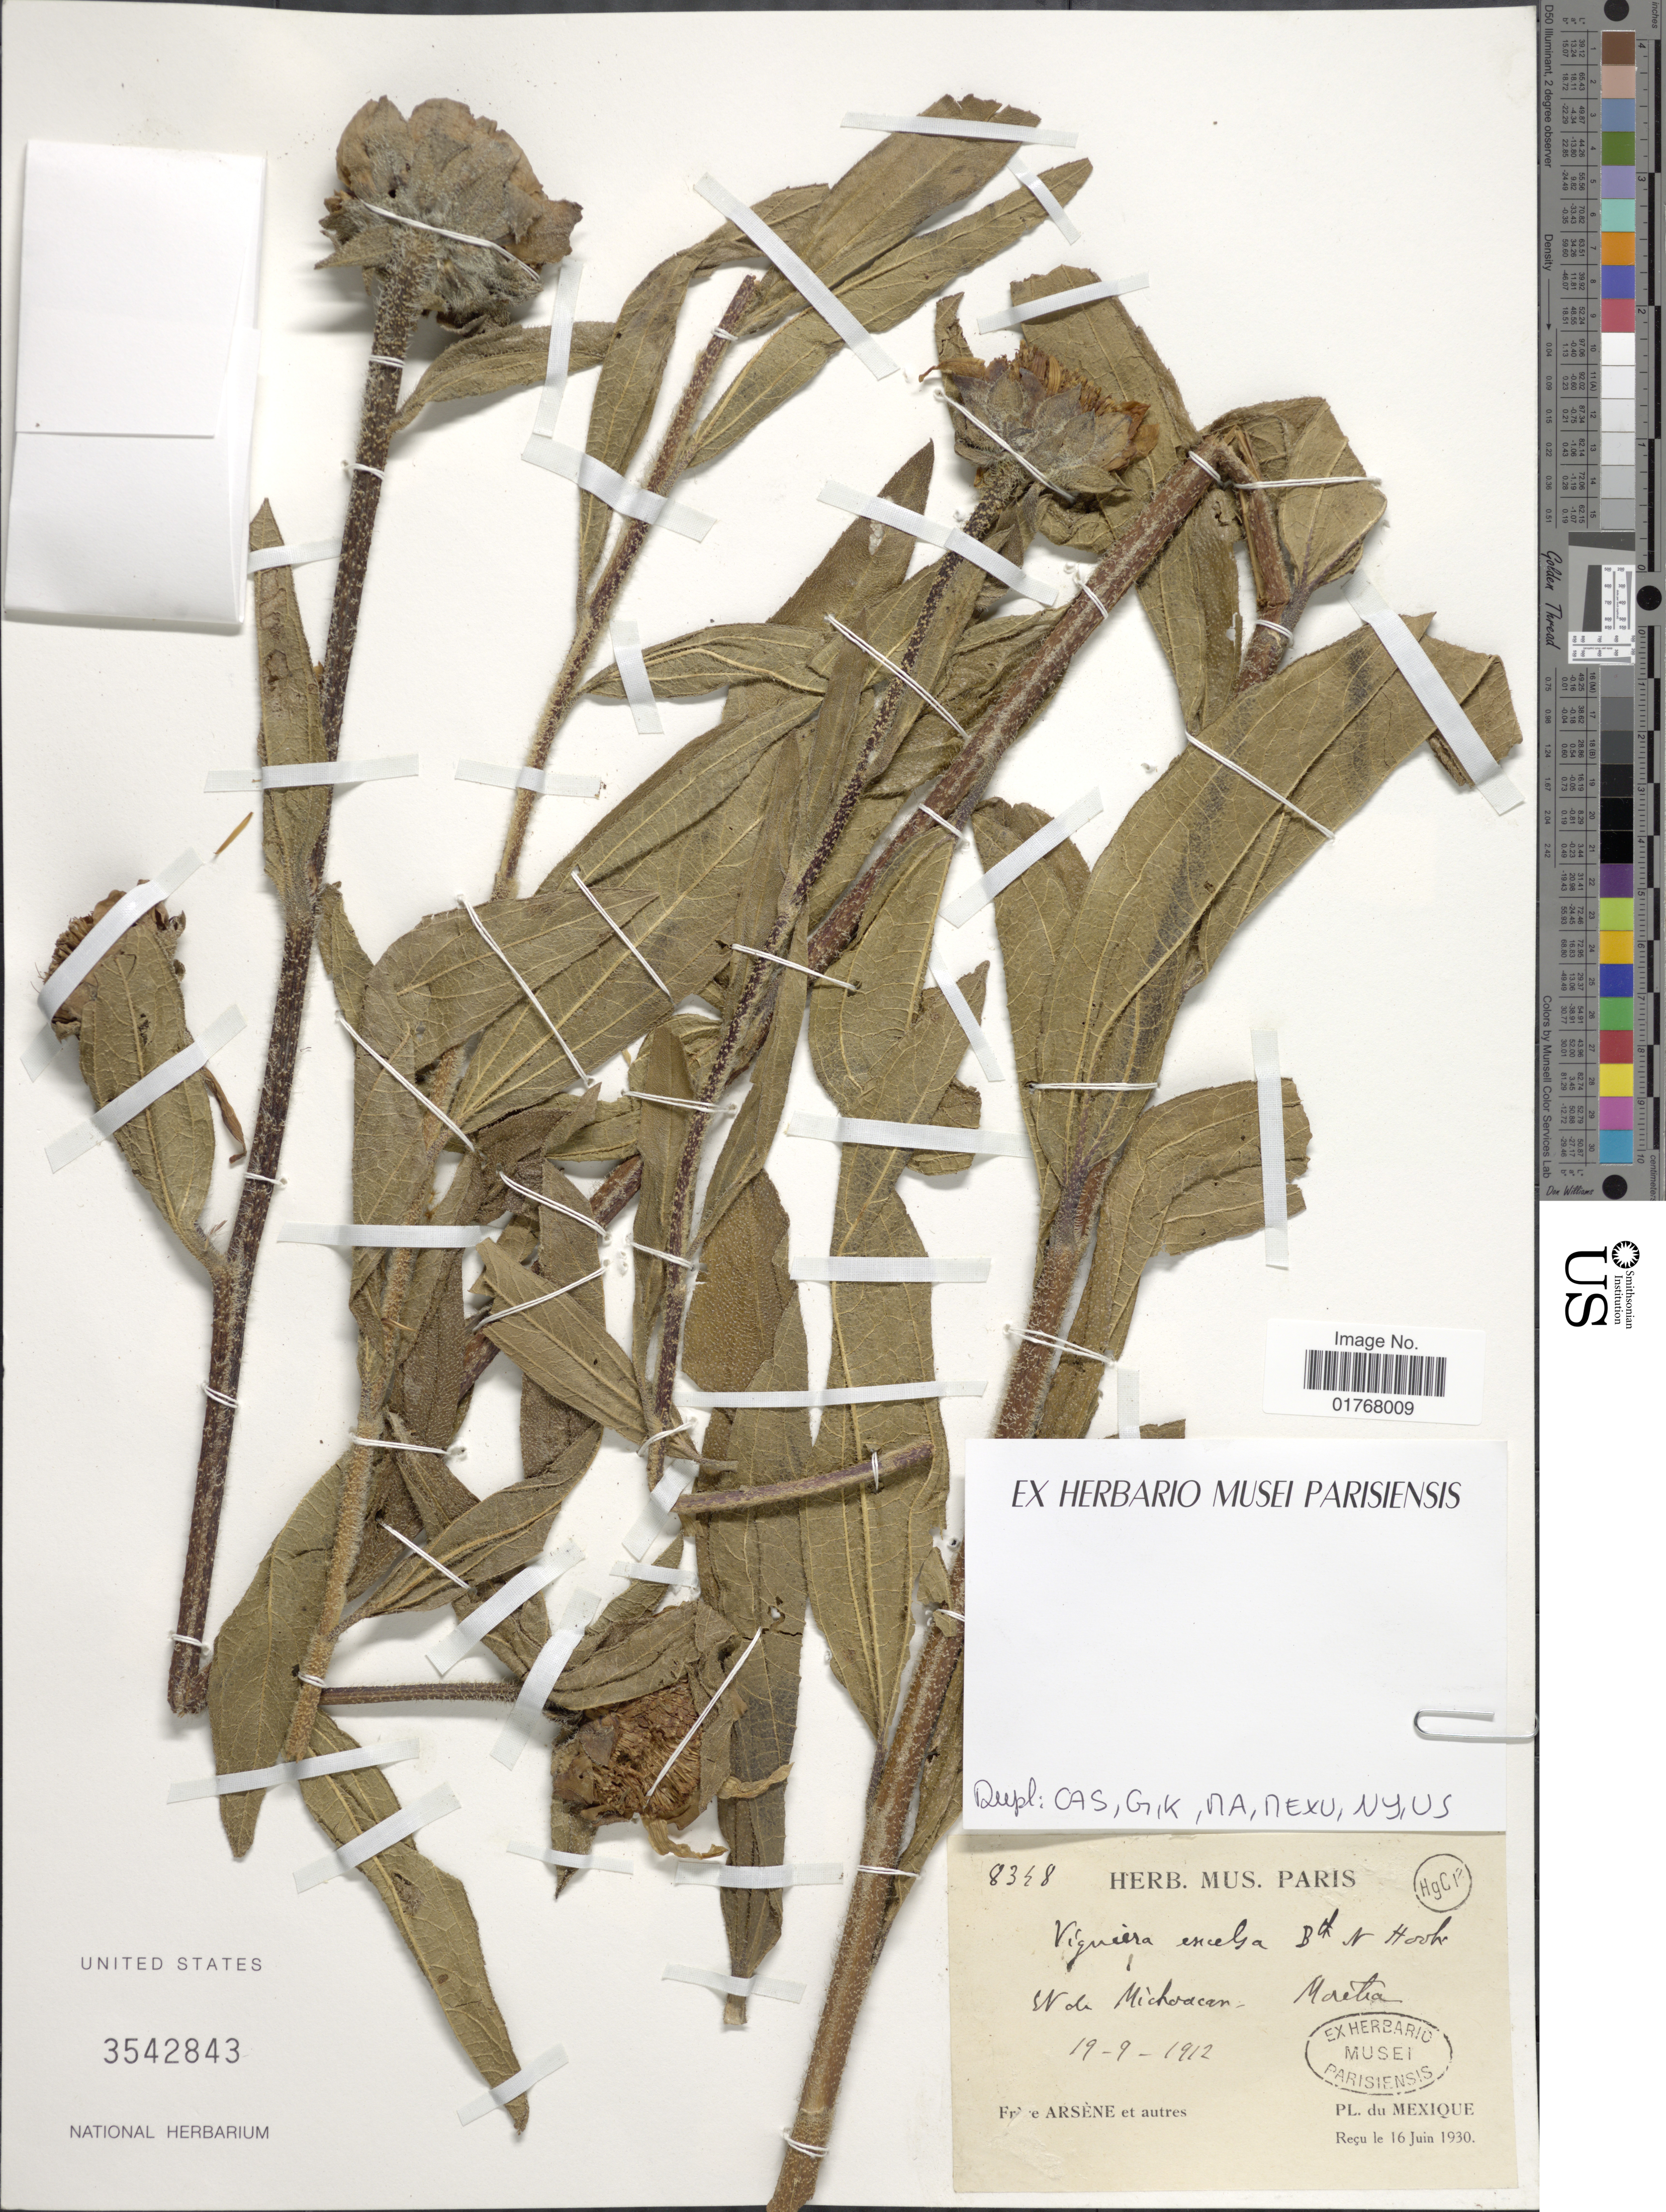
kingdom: Plantae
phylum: Tracheophyta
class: Magnoliopsida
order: Asterales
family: Asteraceae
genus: Viguiera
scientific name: Viguiera excelsa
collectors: Bro. G. Arsène & et al.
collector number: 8348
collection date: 1912-09-19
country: Mexico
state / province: Michoacán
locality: N de Michoacan, Morelia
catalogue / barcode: US 3542843